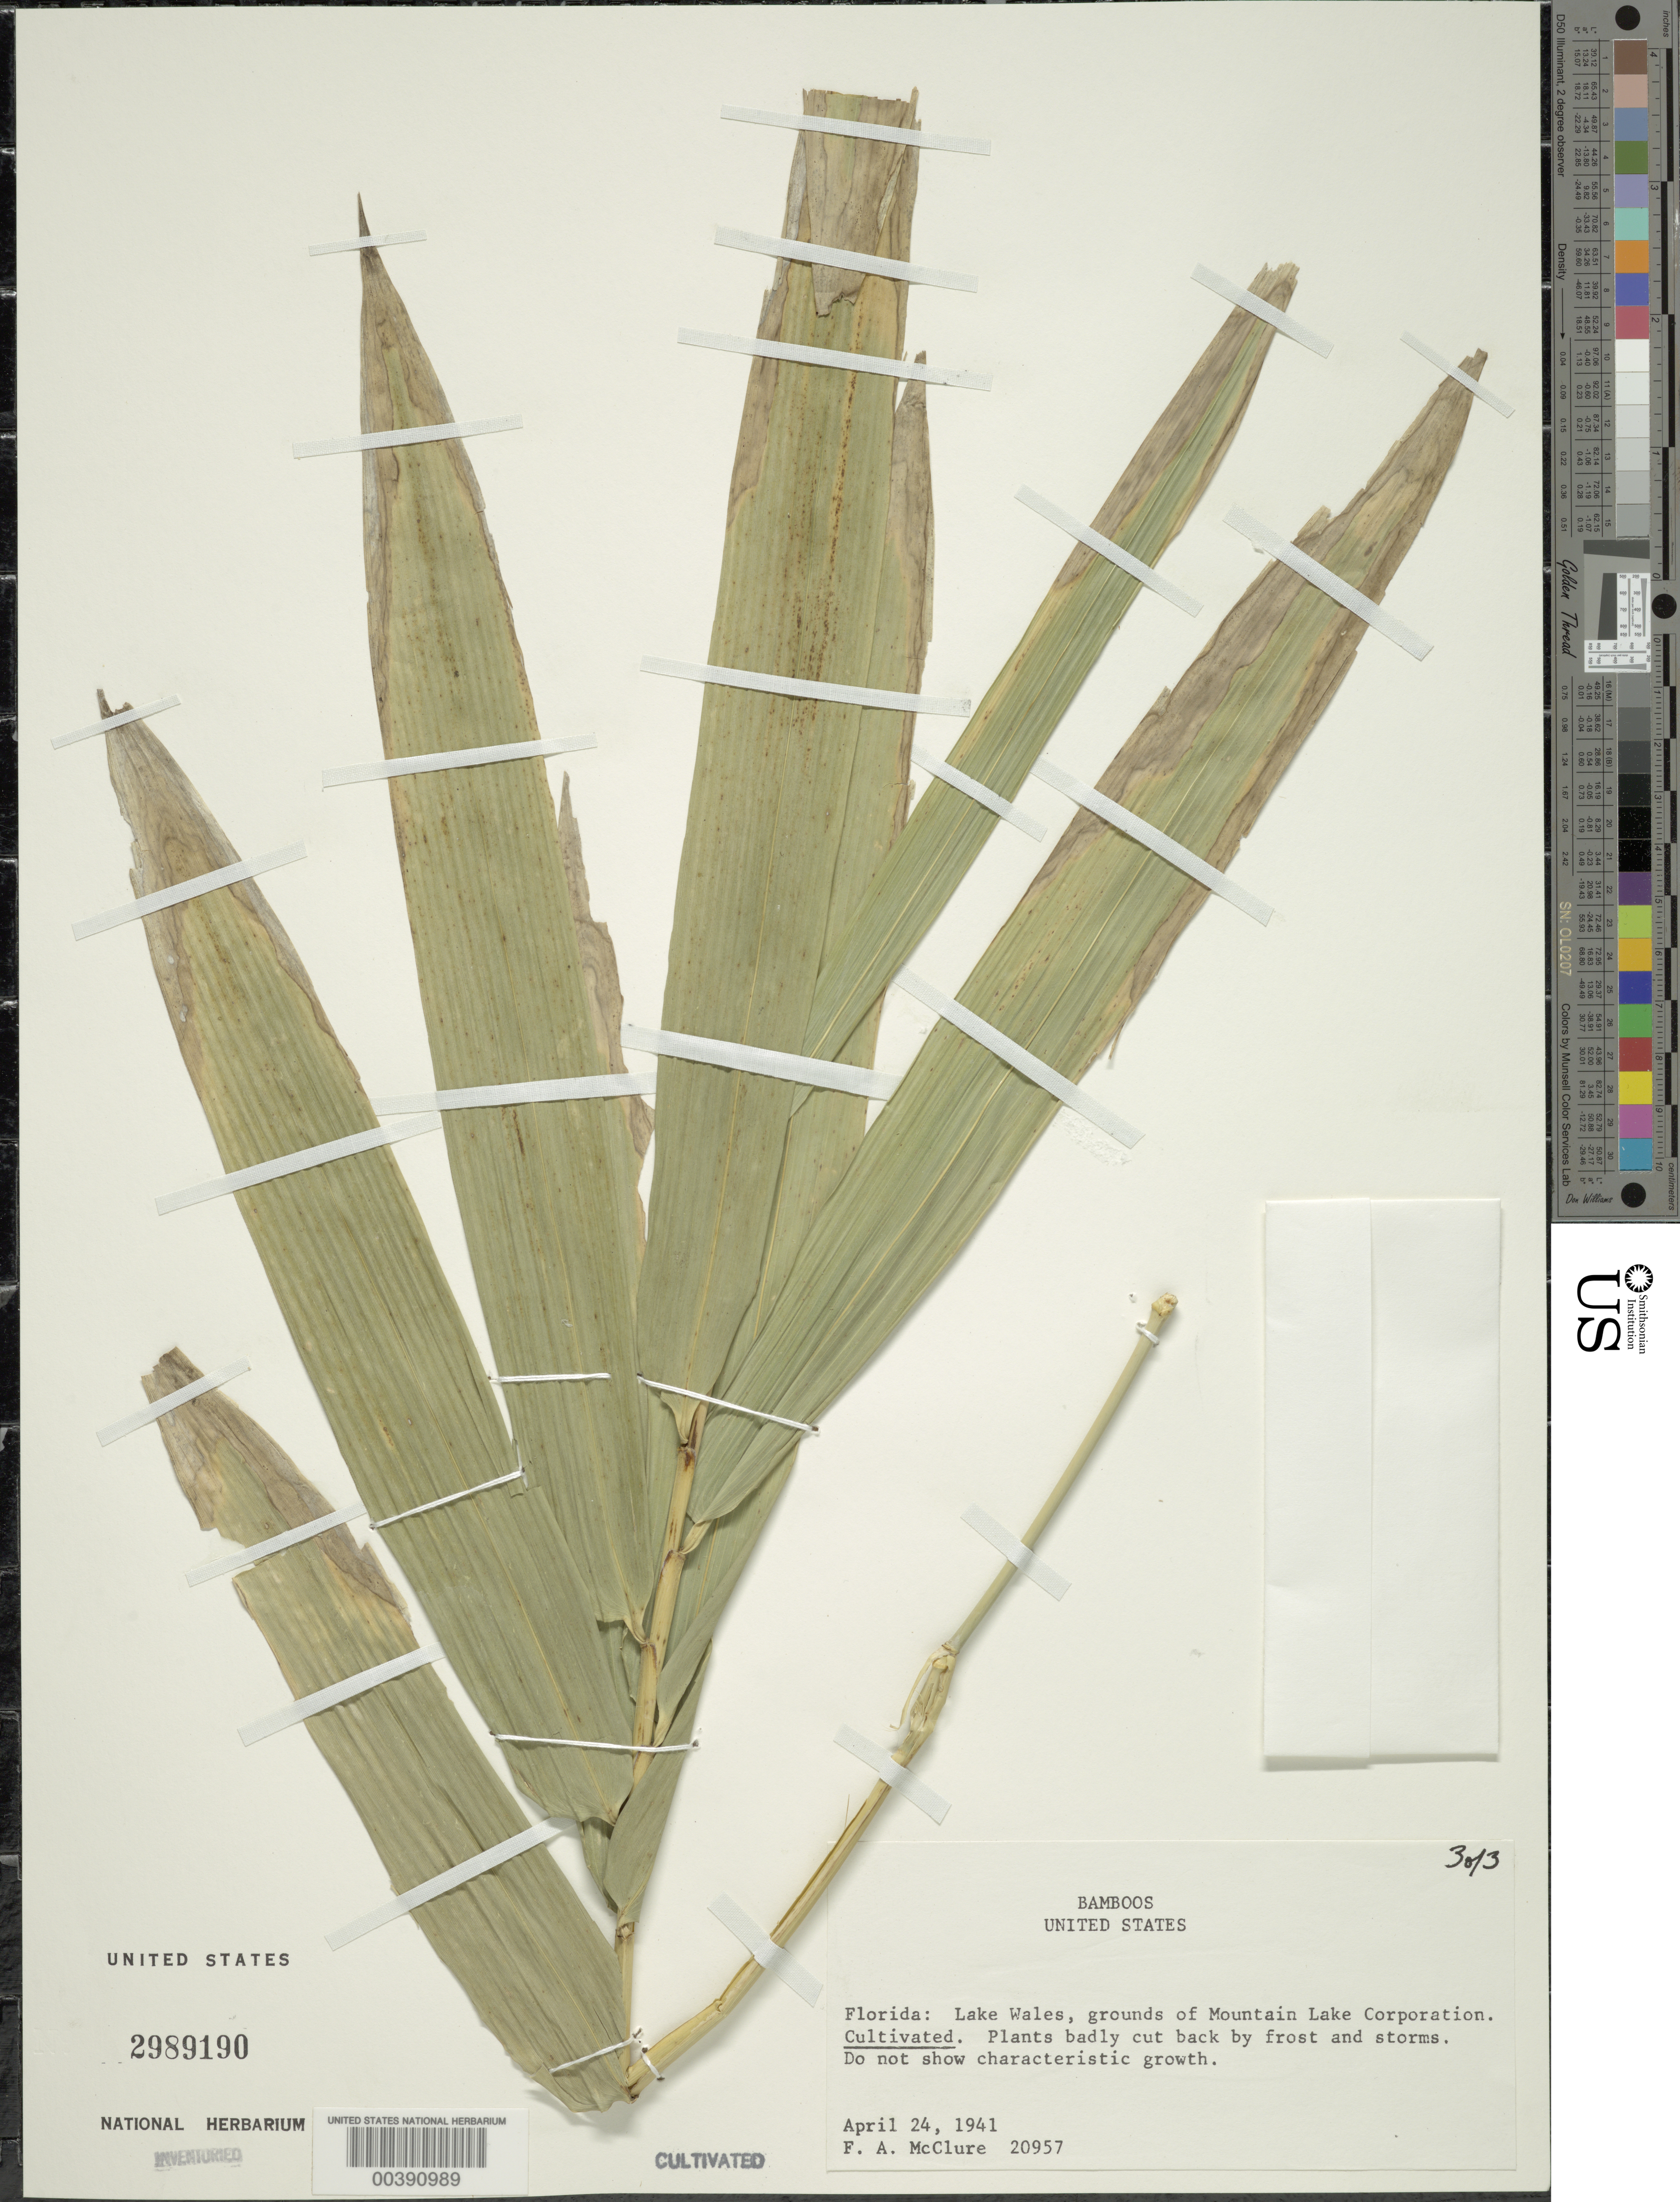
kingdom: Plantae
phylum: Tracheophyta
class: Liliopsida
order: Poales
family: Poaceae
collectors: F. A. McClure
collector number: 20957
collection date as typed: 24 Apr 1941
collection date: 1941-04-24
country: United States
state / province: Florida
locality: Lake Wales, grounds of Mountain Lake Corporation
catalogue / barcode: US 2989190